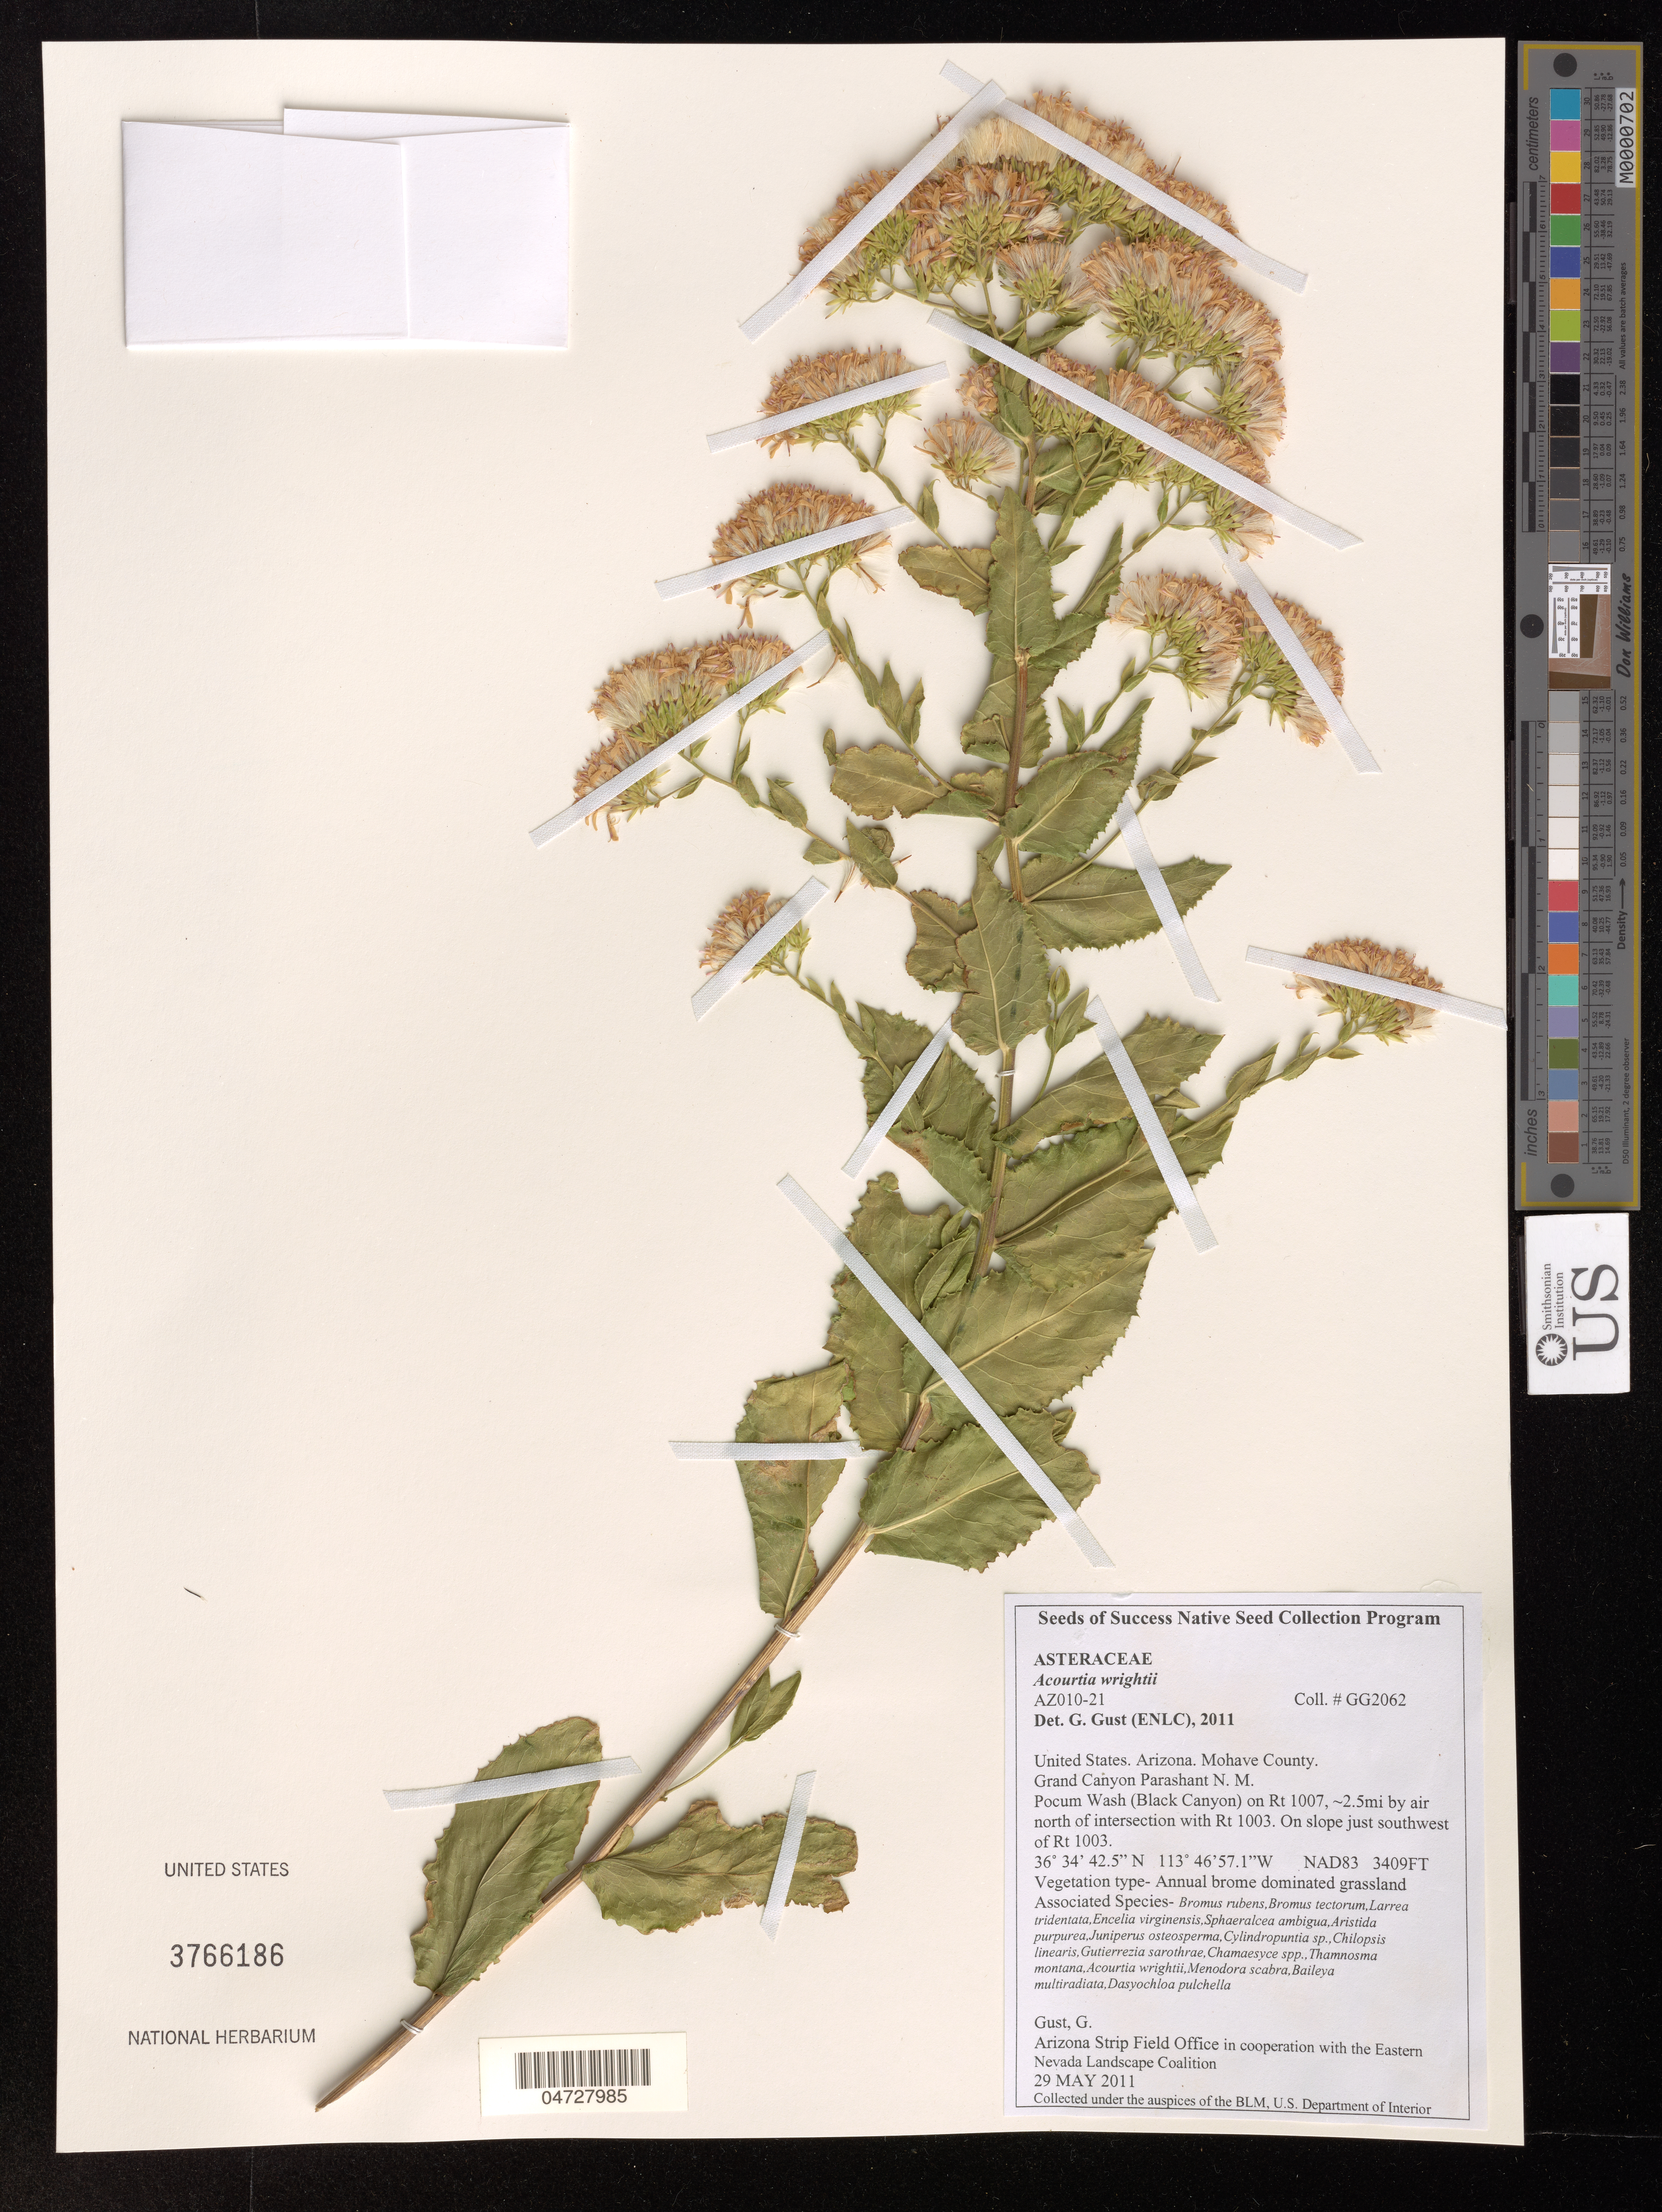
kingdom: Plantae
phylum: Tracheophyta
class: Magnoliopsida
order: Asterales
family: Asteraceae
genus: Acourtia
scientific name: Acourtia wrightii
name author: (A. Gray) Reveal & R.M. King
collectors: G. Gust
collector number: GG2062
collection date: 2011-05-29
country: United States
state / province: Arizona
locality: Mohave County. Grand Canyon Parashant N. M. Pocum Wash (Black Canyon) on Rt 1007, ~2.5mi by air north of intersection with Rt 1003. On slope just southwest of Rt 1003.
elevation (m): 1039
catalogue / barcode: US 3766186